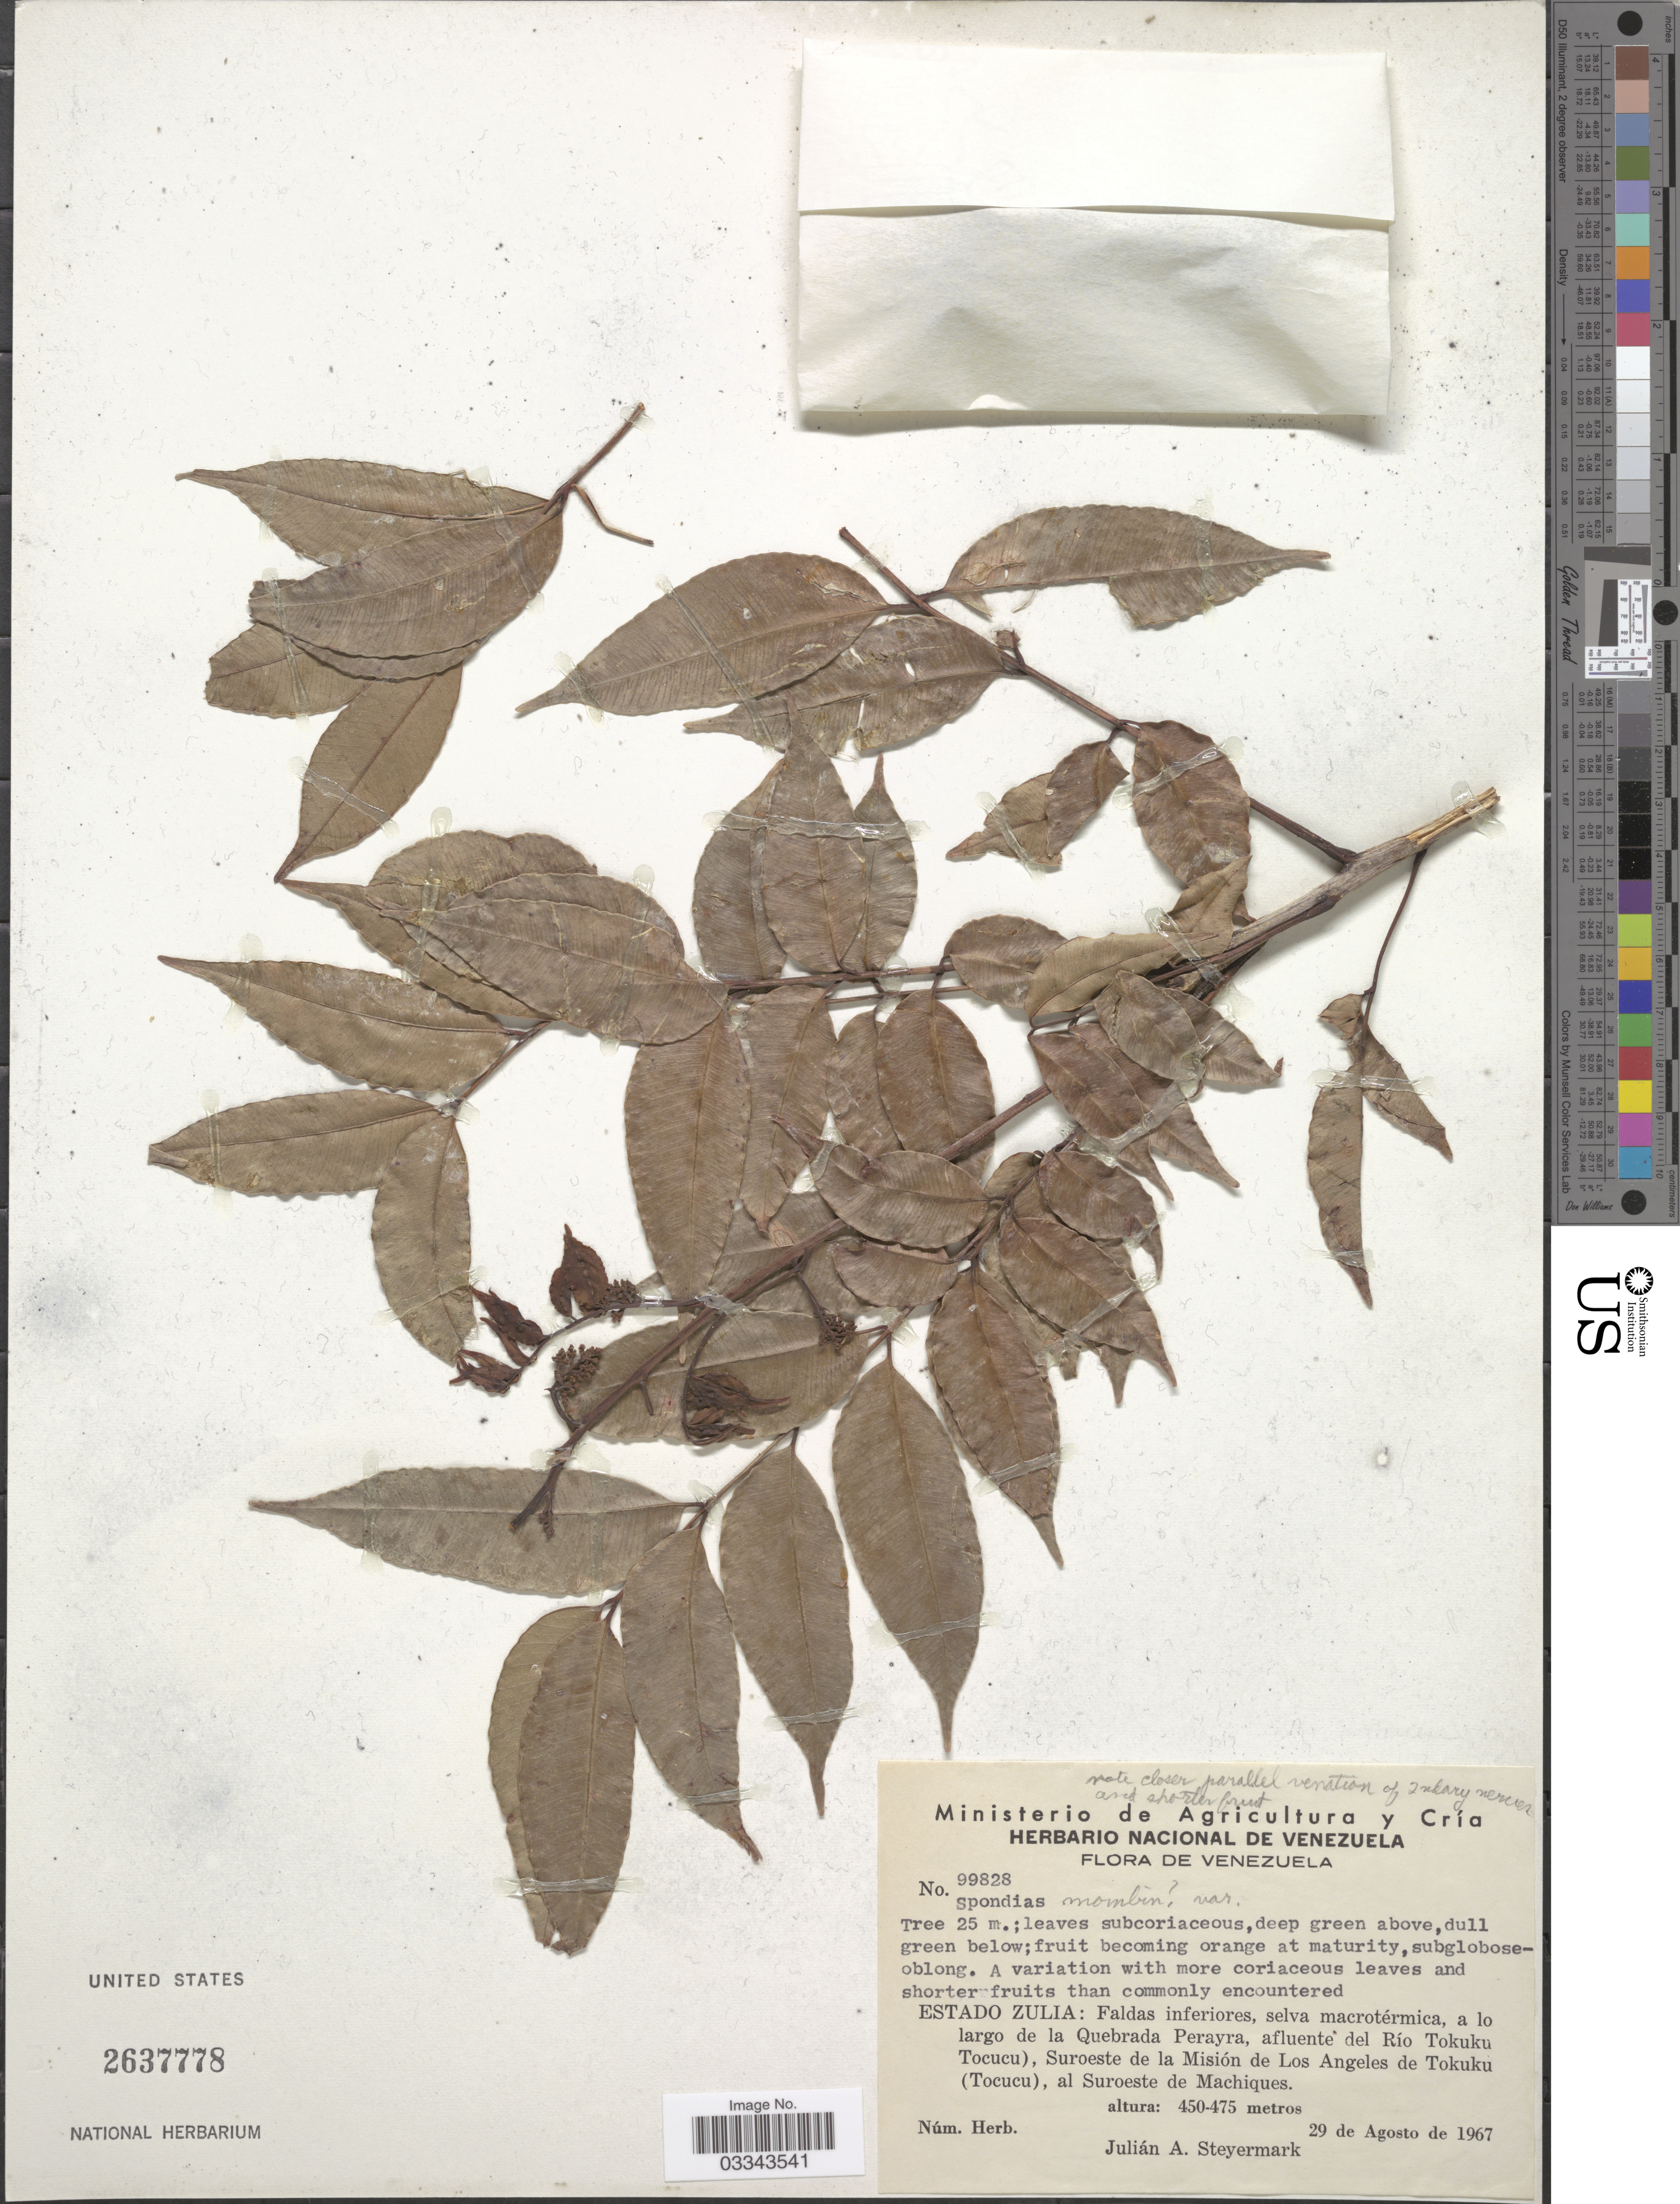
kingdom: Plantae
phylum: Tracheophyta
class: Magnoliopsida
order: Sapindales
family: Anacardiaceae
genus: Spondias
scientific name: Spondias mombin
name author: L.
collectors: J. Steyermark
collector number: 99828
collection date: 1967-08-29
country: Venezuela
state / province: Zulia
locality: Faldas inferiores, selva macrotérmica, a lo largo de la Quebrada Perayra, afluente del Río Tokuku Tocucu), Suroeste de la Misión de Los Angeles de Tokuku (Tocucu), al Suroeste de Machiques.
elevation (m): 450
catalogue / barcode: US 2637778